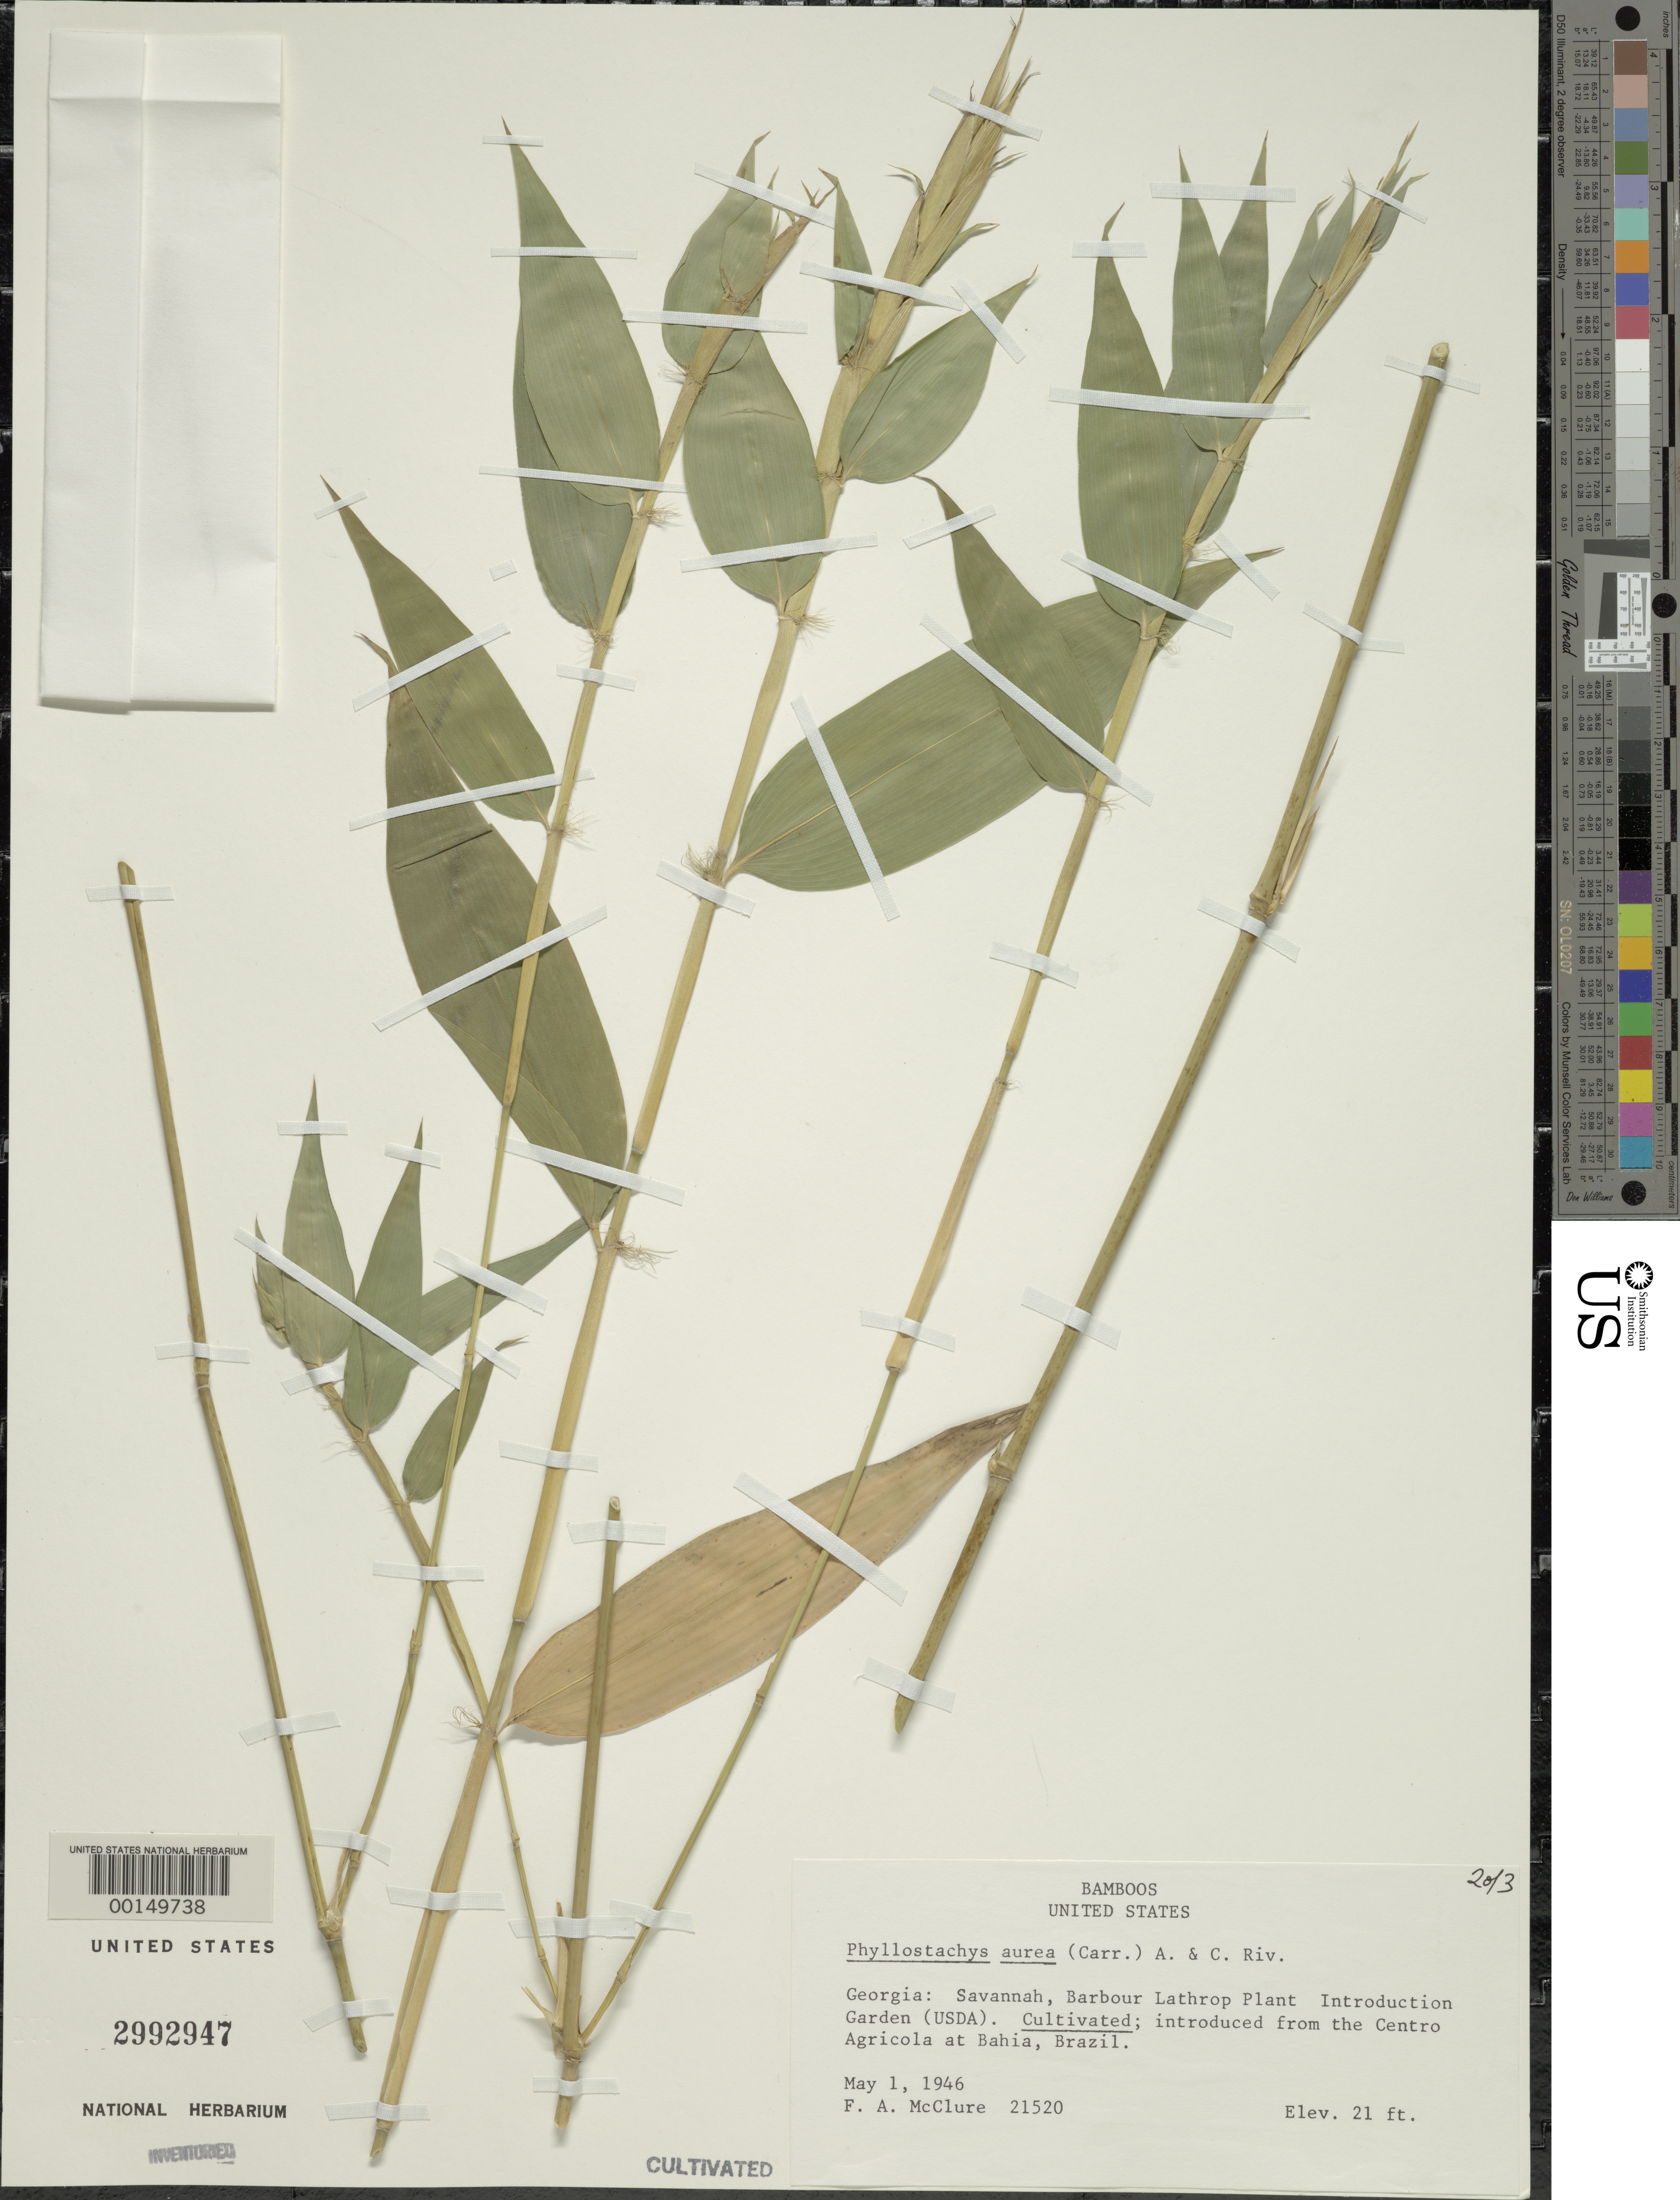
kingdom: Plantae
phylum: Tracheophyta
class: Liliopsida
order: Poales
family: Poaceae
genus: Phyllostachys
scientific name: Phyllostachys aurea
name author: Rivière & C. Rivière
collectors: F. A. McClure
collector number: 21520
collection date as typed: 01 May 1946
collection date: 1946-05-01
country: United States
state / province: Georgia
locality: Savannah, barbour lathrop plant intro. garden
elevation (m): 6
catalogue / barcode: US 2992947